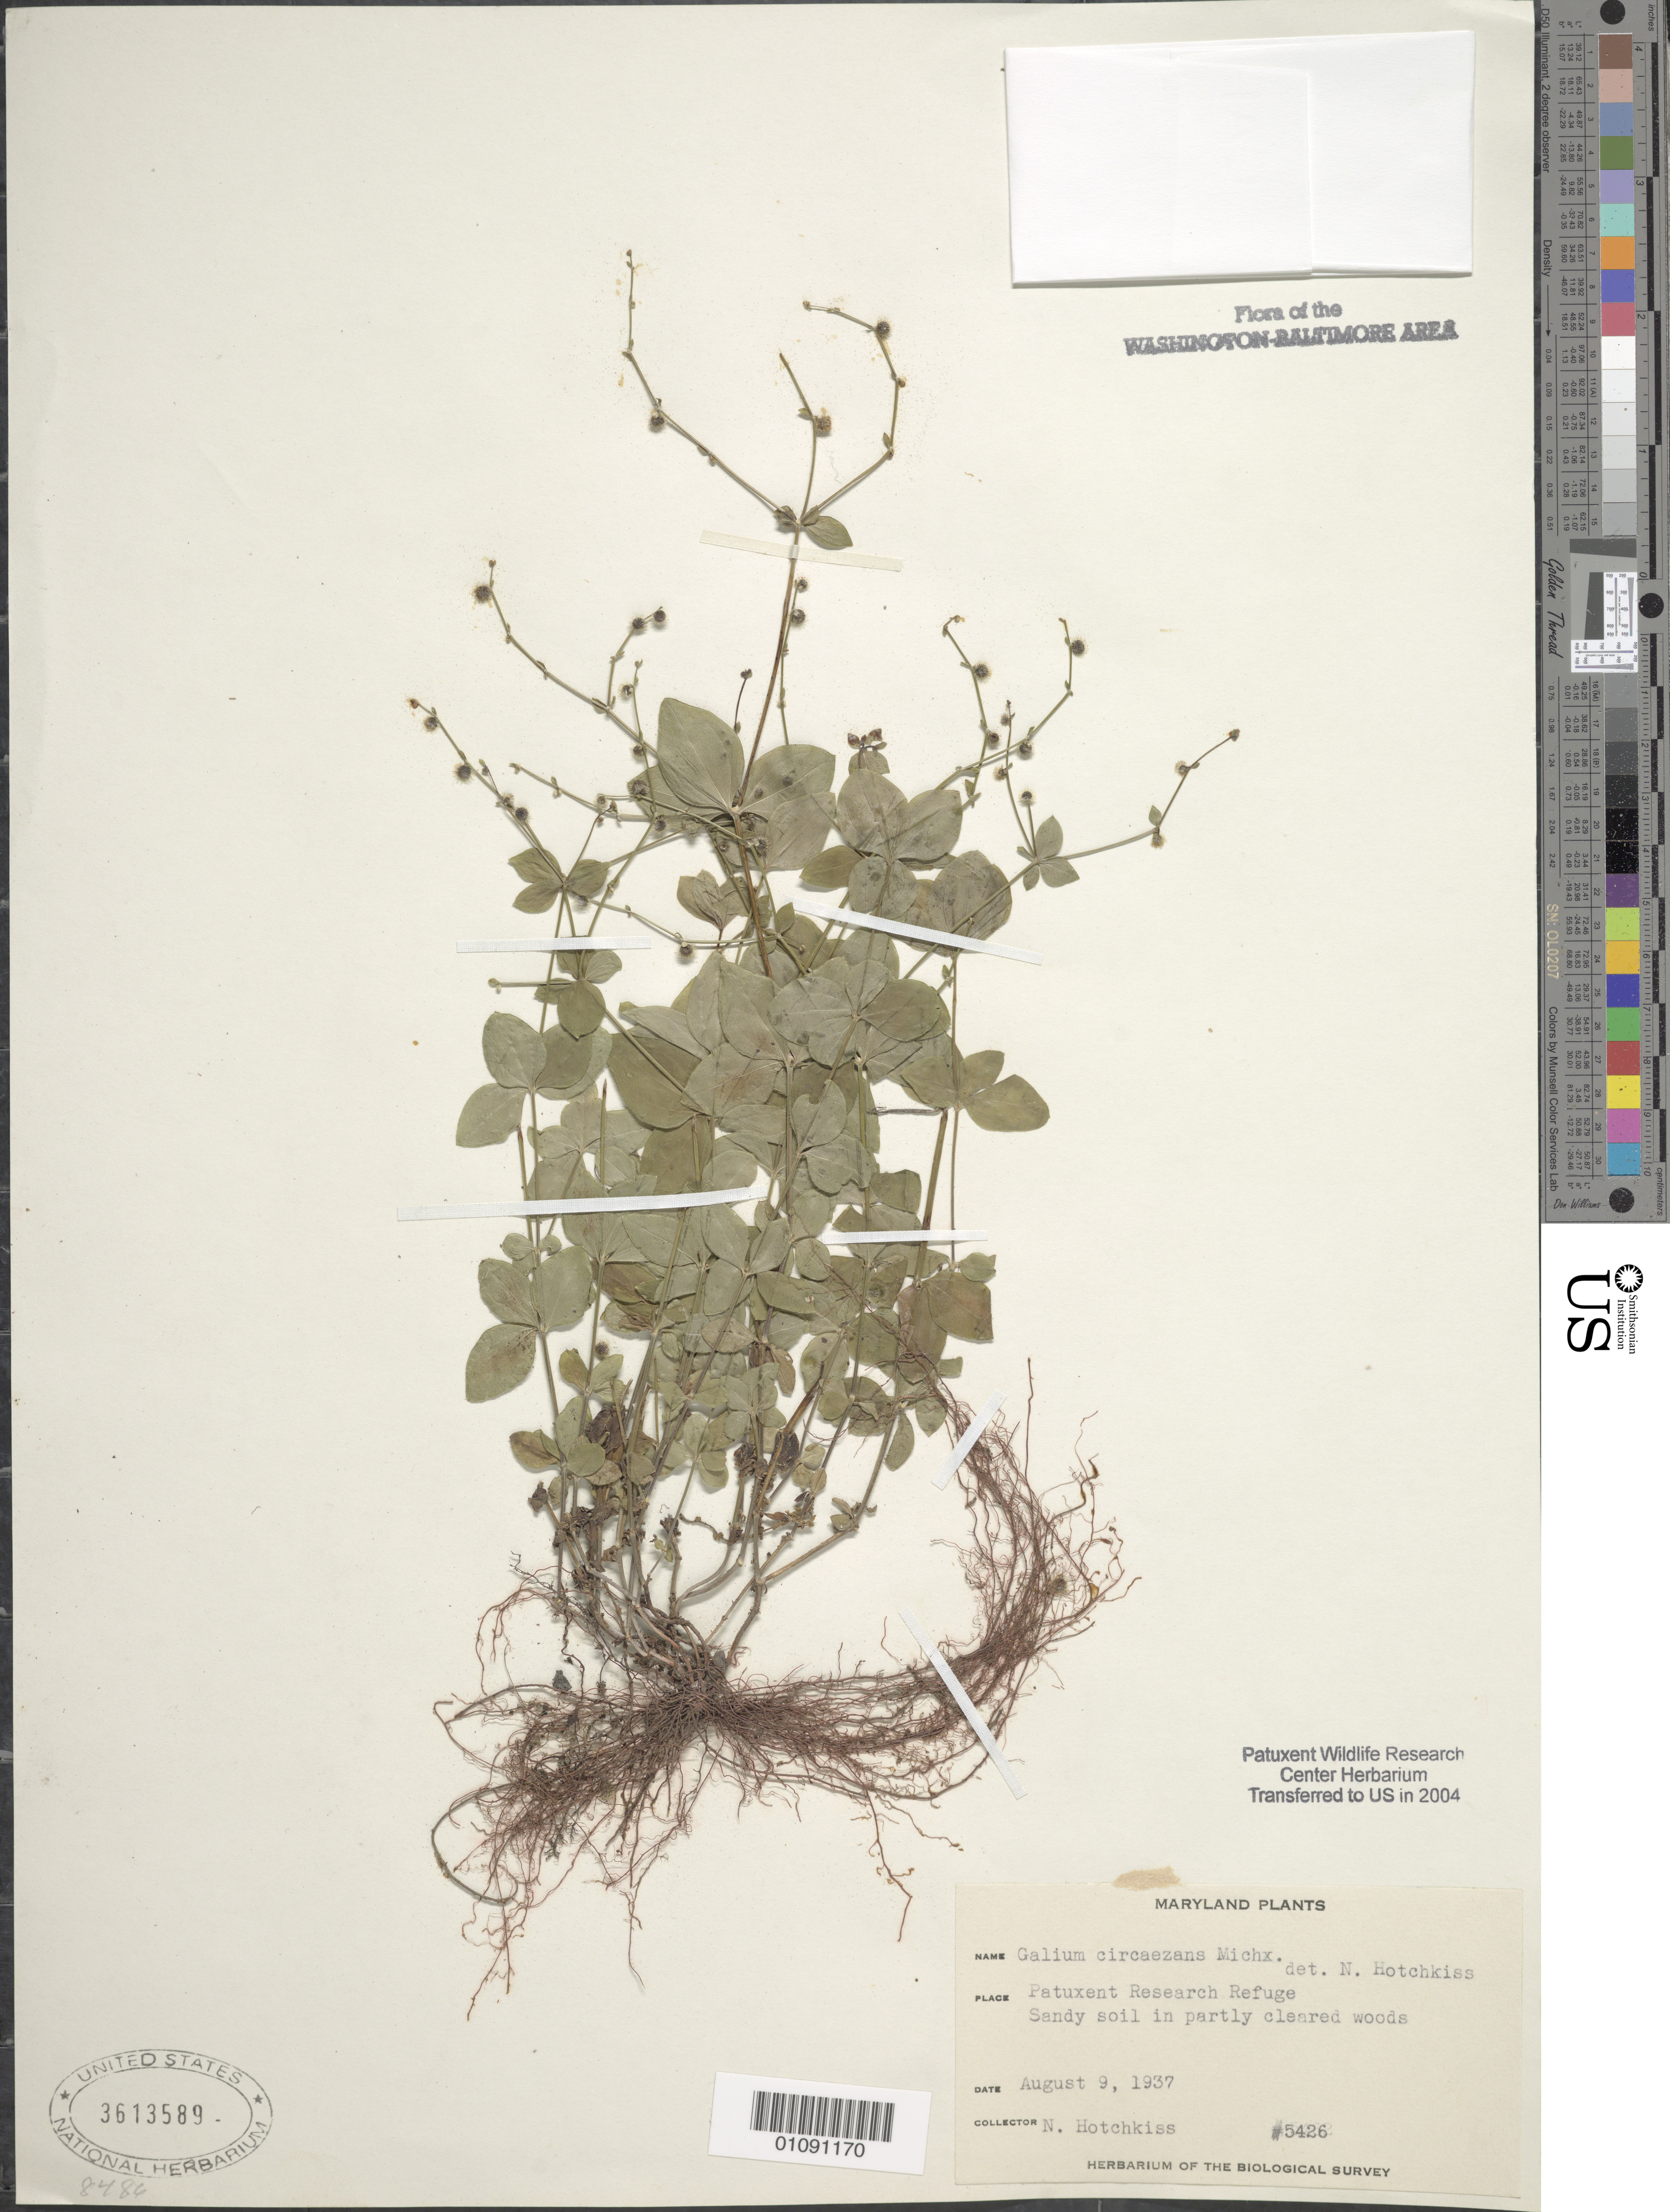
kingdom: Plantae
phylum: Tracheophyta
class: Magnoliopsida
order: Gentianales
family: Rubiaceae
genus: Galium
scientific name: Galium circaezans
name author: Michx.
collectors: N. Hotchkiss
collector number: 5426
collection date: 1937-08-09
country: United States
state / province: Maryland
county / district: Prince George's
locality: Patuxent Wildlife Refuge.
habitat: Sandy soil in partly cleared woods.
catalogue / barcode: US 3613589